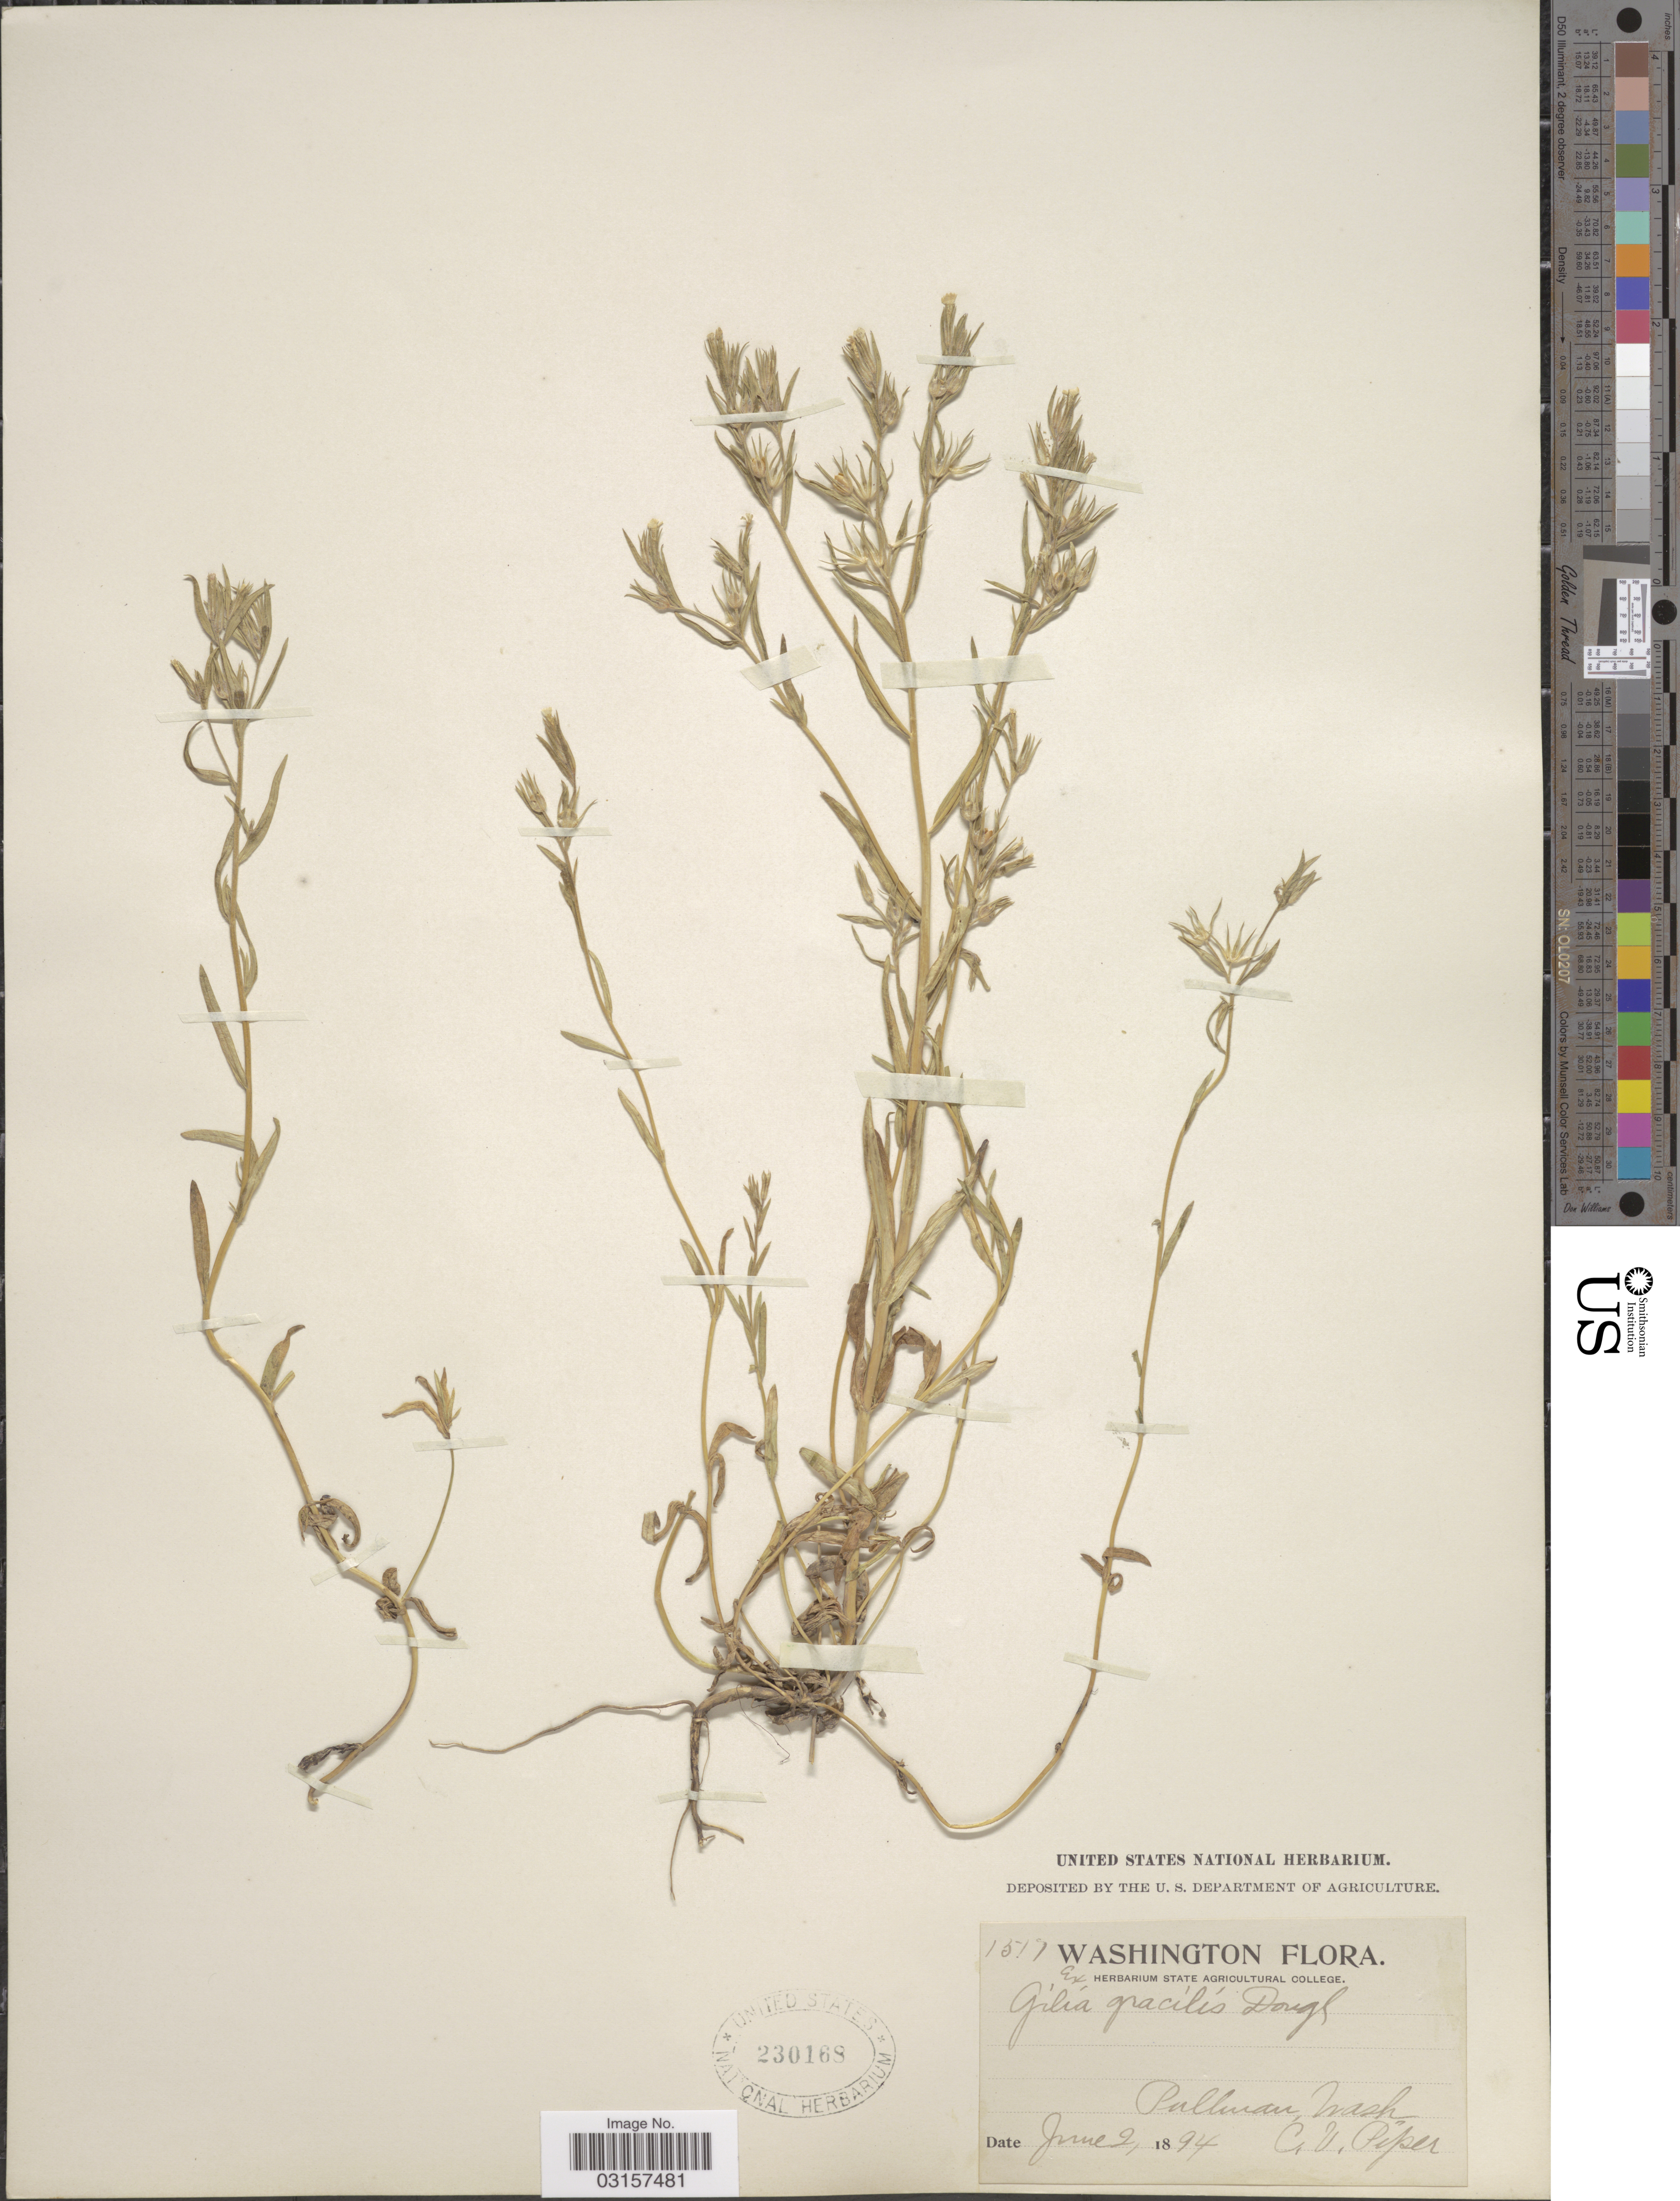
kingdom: Plantae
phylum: Tracheophyta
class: Magnoliopsida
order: Ericales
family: Polemoniaceae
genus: Microsteris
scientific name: Microsteris gracilis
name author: (Hook.) Greene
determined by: (US) Smithsonian Institution - National Museum of Natural History - Department of Botany (UNITED STATES)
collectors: C. V. Piper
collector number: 1511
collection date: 1894-06-02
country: United States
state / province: Washington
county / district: Whitman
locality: Pullman, Wash.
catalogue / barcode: US 230168